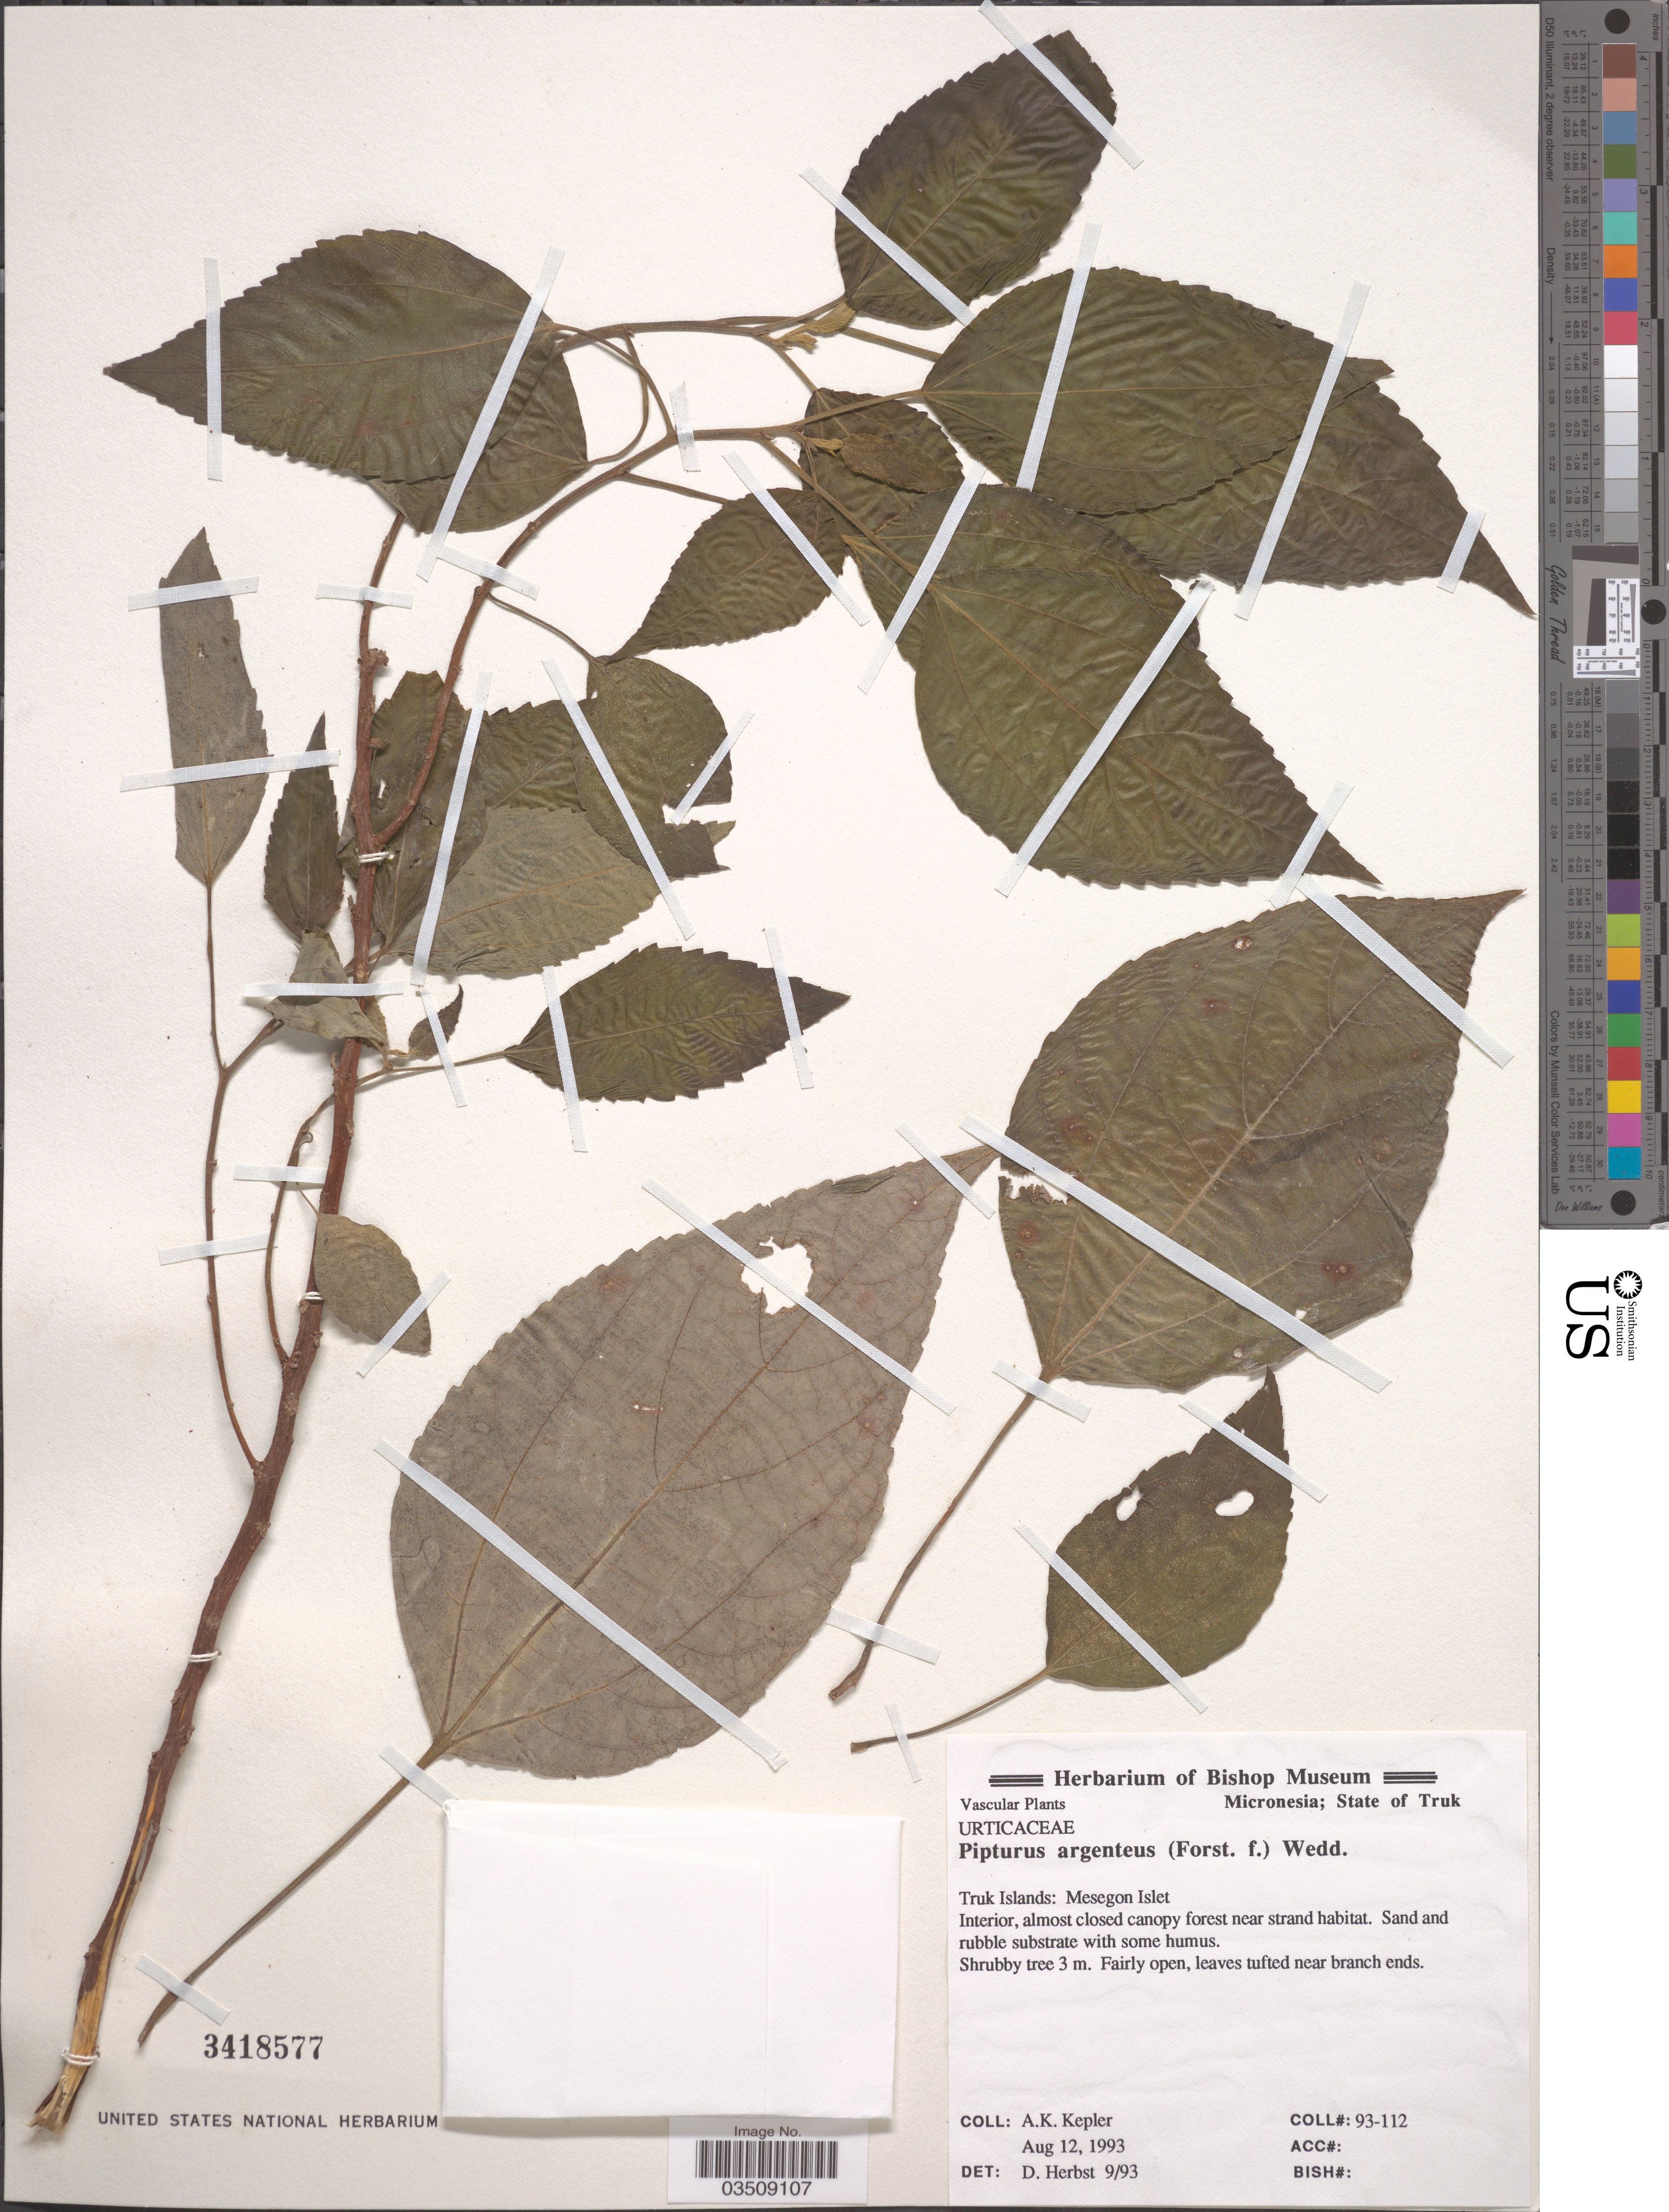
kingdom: Plantae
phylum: Tracheophyta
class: Magnoliopsida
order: Rosales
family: Urticaceae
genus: Pipturus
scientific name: Pipturus argenteus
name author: (G. Forst.) Wedd.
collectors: A. K. Kepler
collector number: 93-112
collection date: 1993-08-12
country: Micronesia, Federated States of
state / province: Truk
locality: Micronesia; State of Truk. Truk Islands: Mesegon Islet.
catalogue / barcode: US 3418577